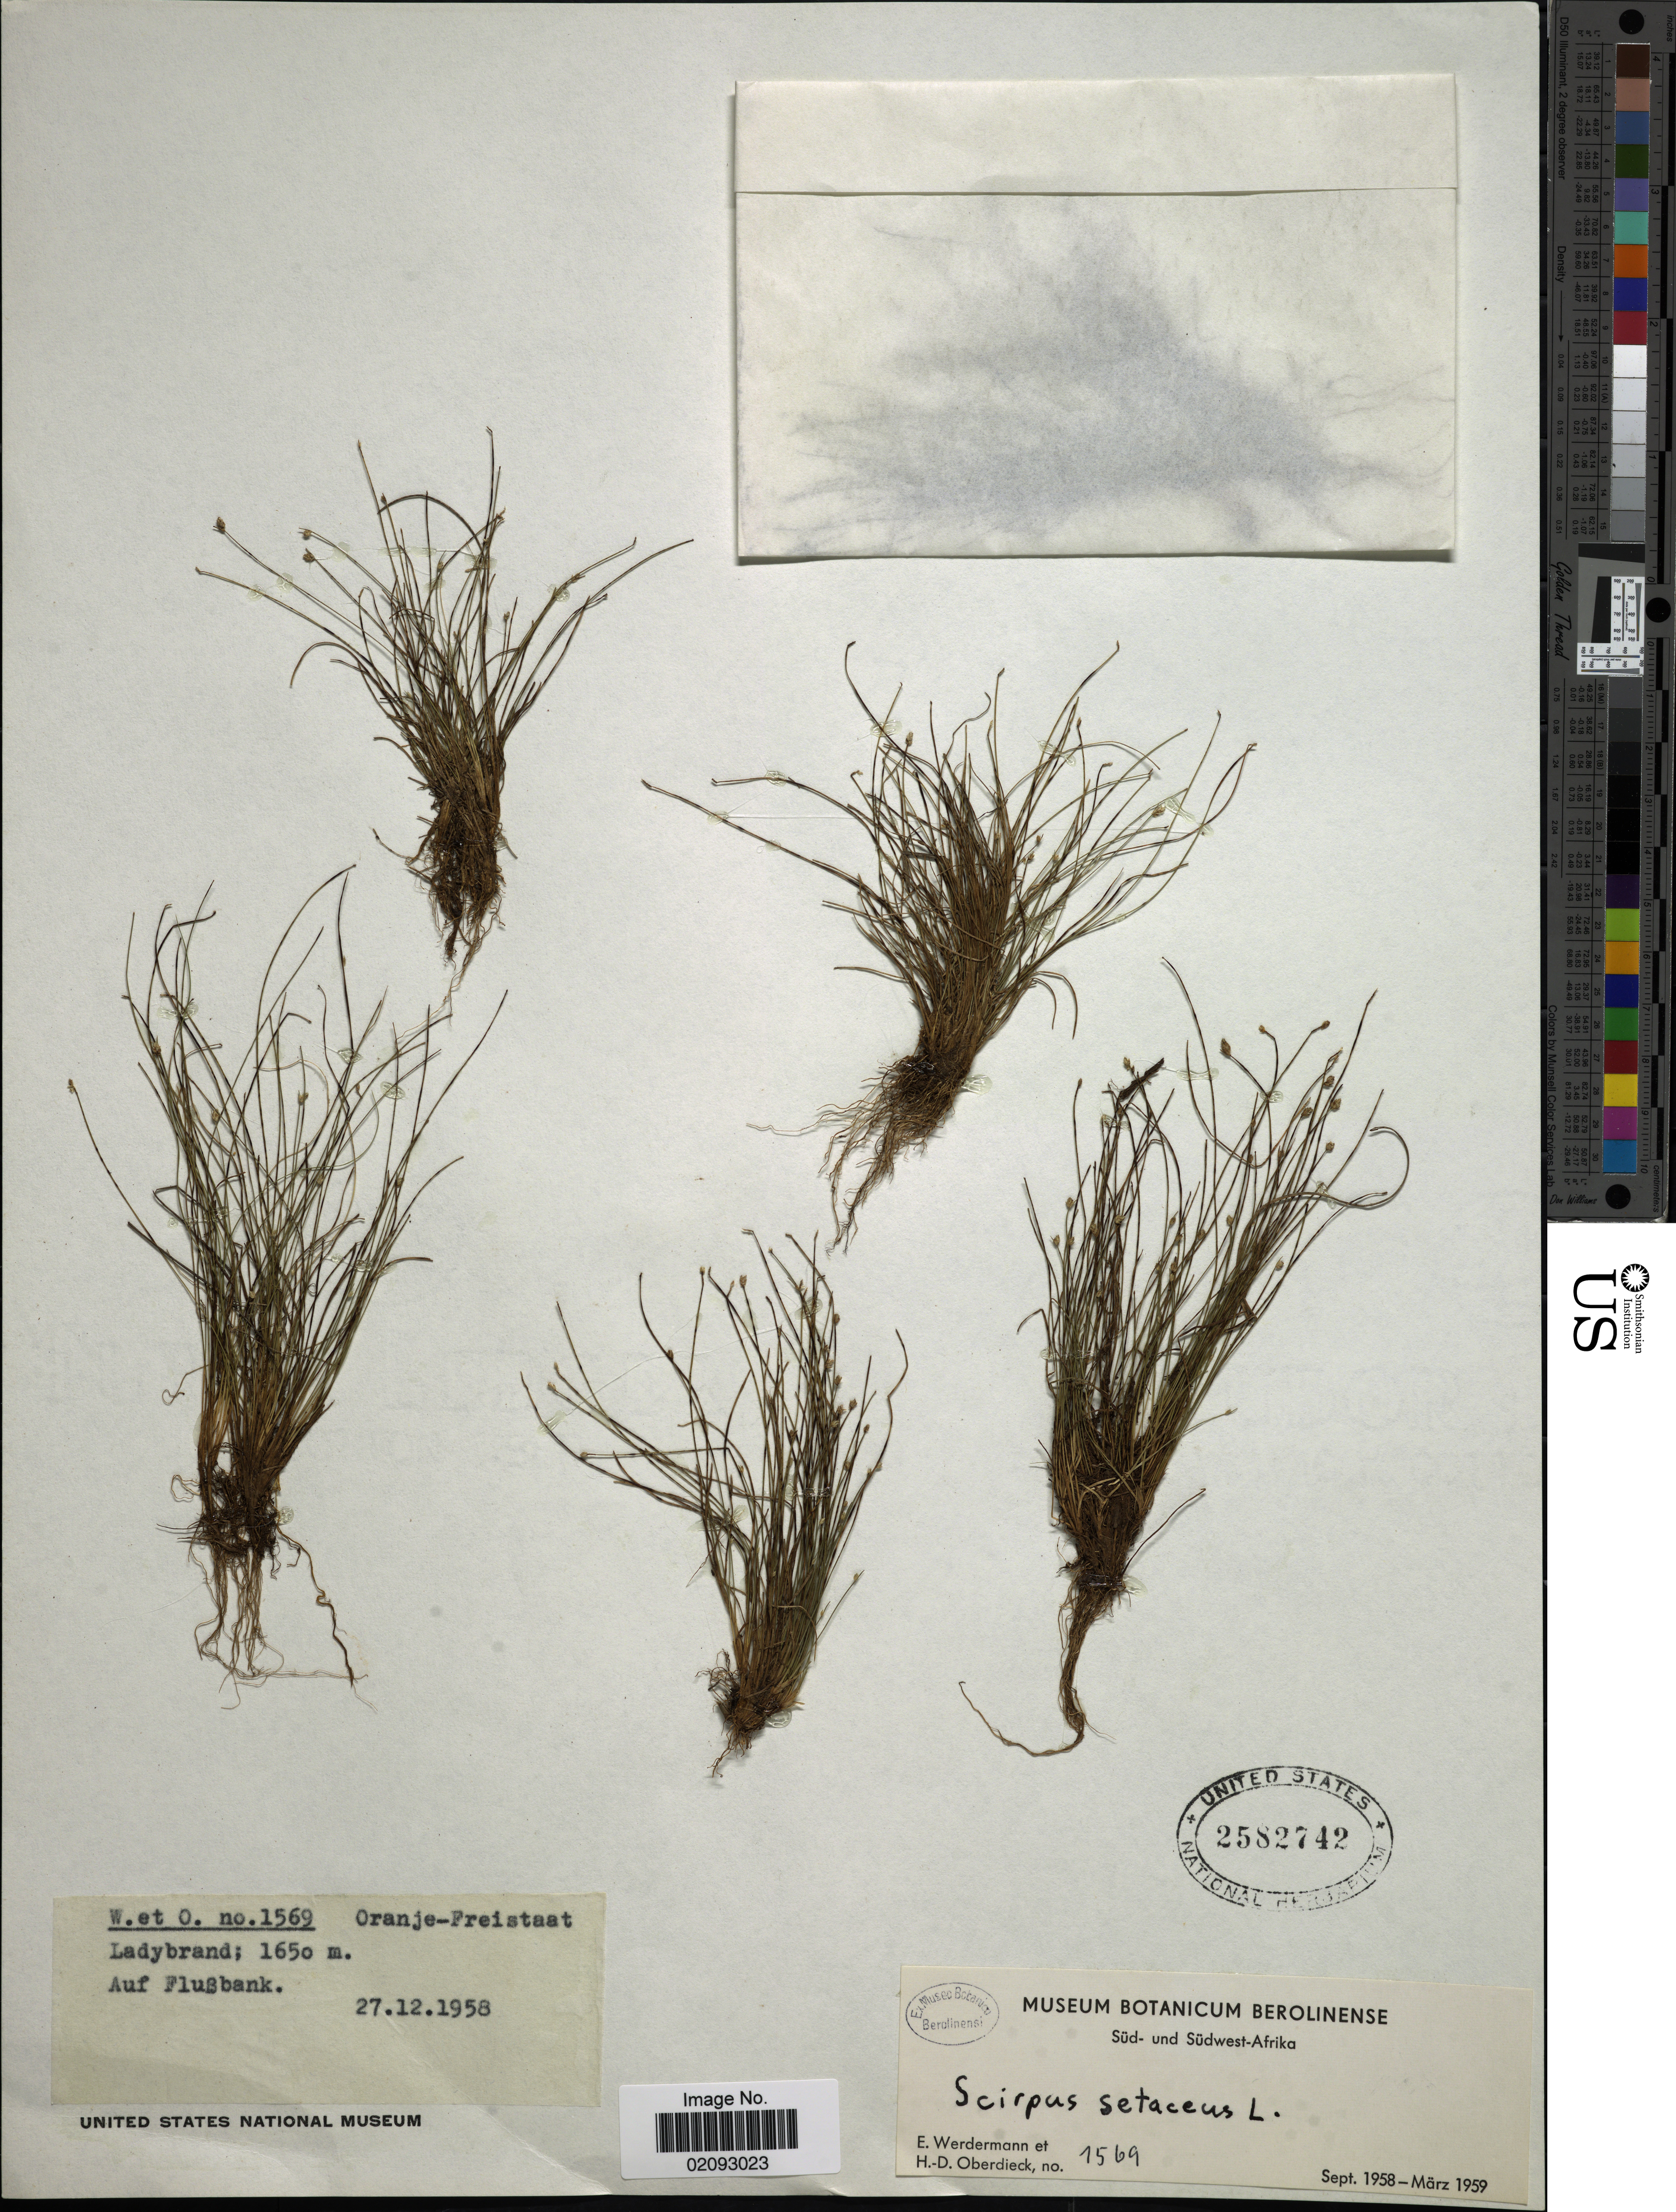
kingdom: Plantae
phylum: Tracheophyta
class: Liliopsida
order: Poales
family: Cyperaceae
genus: Isolepis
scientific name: Isolepis cernua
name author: (Vahl) Roem. & Schult.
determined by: Strong, Mark T., (BOT), Smithsonian Institution - National Museum of Natural History (UNITED STATES)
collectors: E. Werdermann & H. Oberdieck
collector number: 1569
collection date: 1958-12-27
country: South Africa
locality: Oranje-Freistaat, Ladybrand, Auf Flusbank, Süd- und Südwest-Afrika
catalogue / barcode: US 2582742